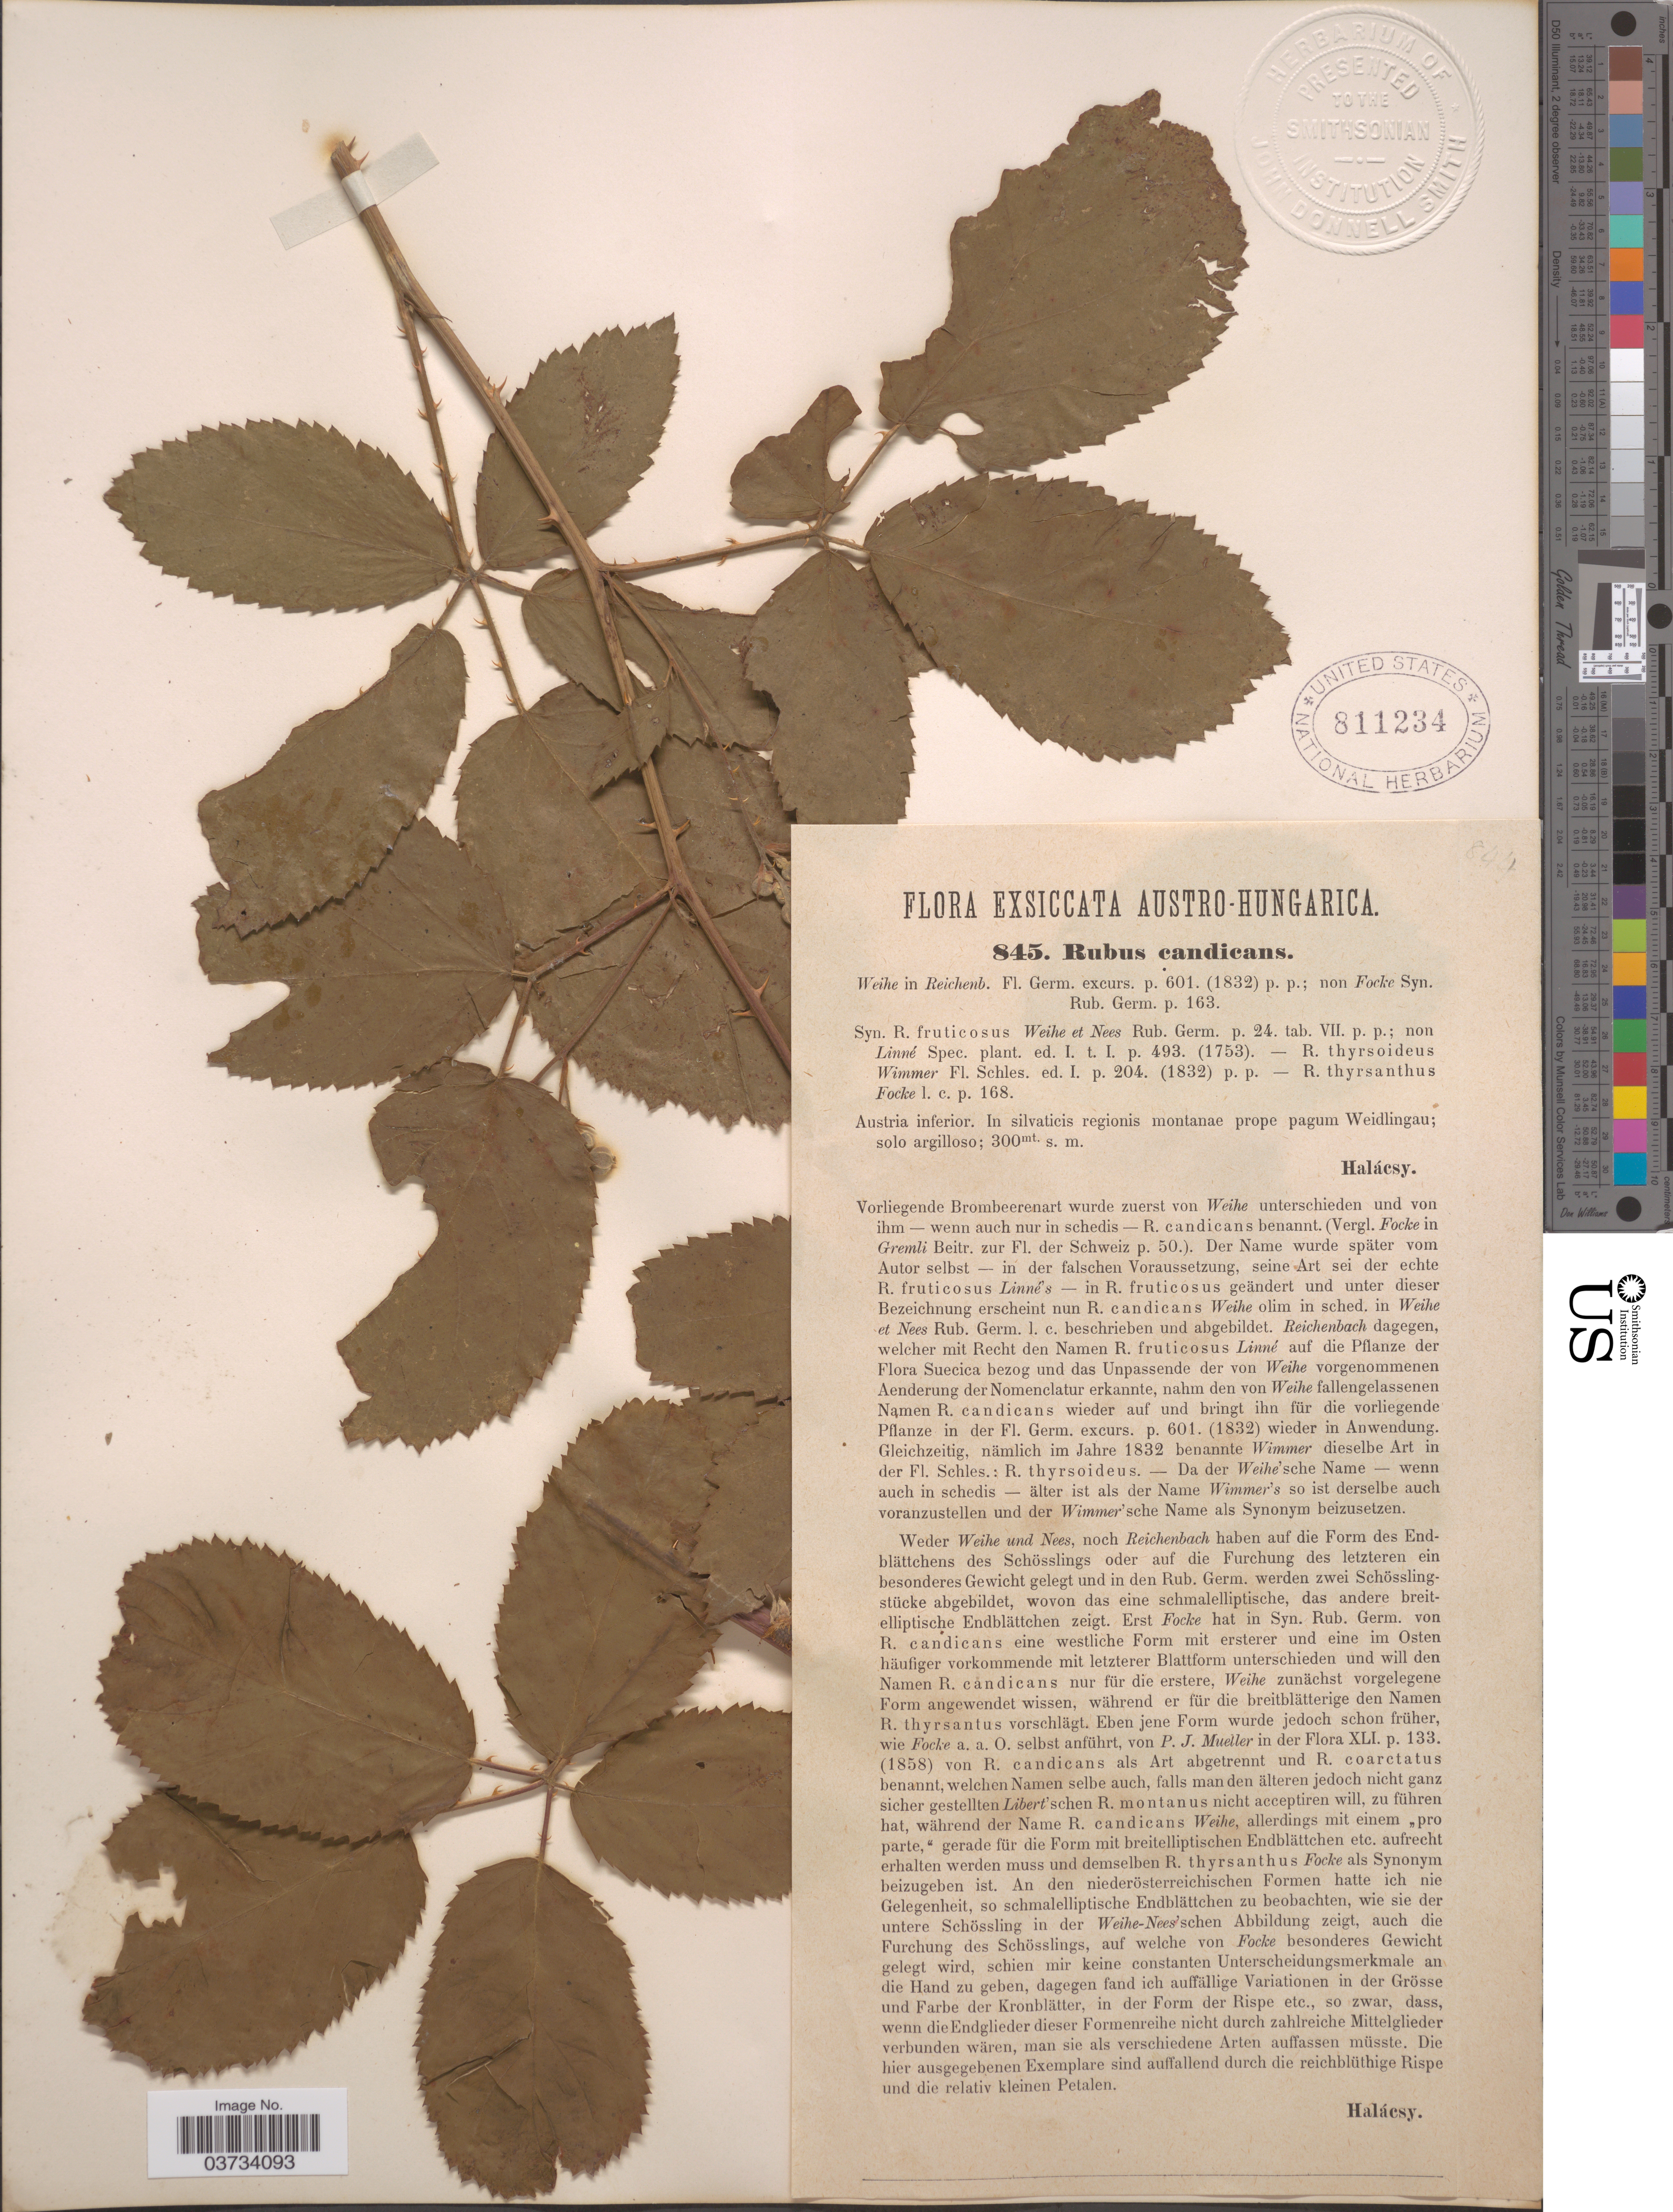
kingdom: Plantae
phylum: Tracheophyta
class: Magnoliopsida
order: Rosales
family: Rosaceae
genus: Rubus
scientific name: Rubus candicans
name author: Weihe ex Rchb.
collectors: -- Halacsy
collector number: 845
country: Austria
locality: Austro-Hungarica. Austria inferior. In silvaticis regionis montanae prope pagum Weidlingau; solo agrilloso.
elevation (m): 300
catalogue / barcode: US 811234